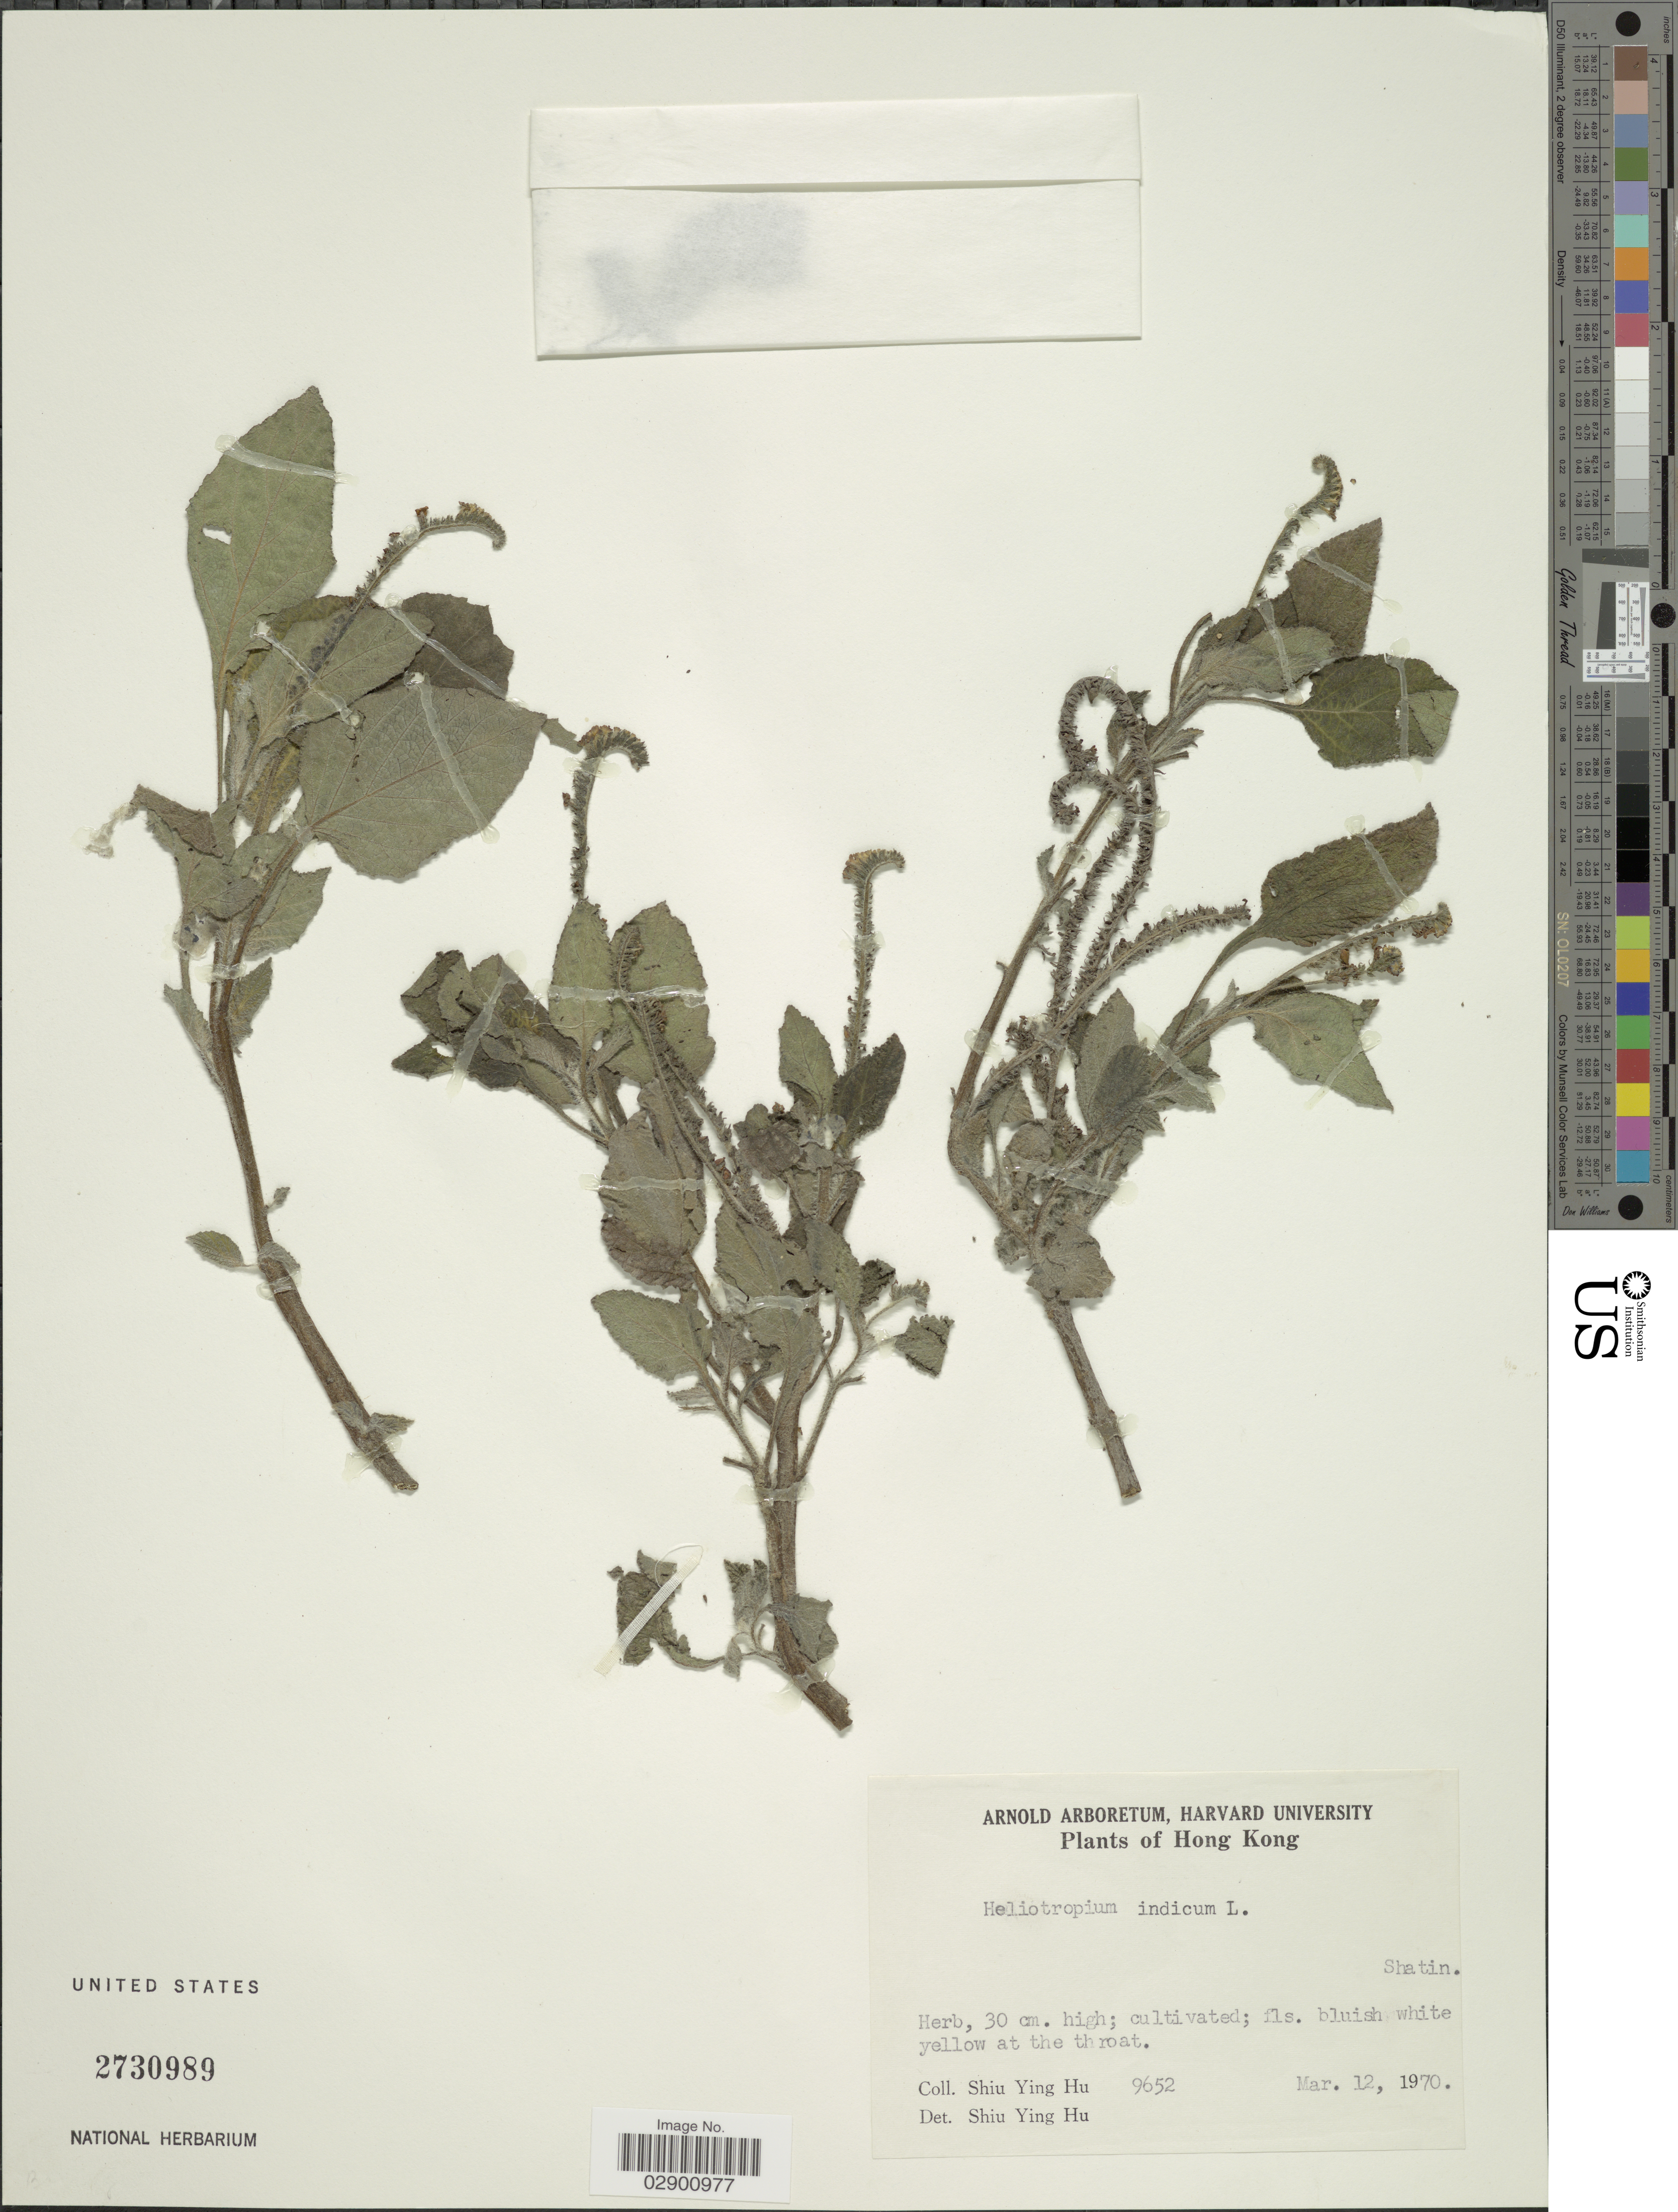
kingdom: Plantae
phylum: Tracheophyta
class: Magnoliopsida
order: Boraginales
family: Heliotropiaceae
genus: Heliotropium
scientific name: Heliotropium indicum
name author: L.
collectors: S. Y. Hu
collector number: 9652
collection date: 1970-03-12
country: China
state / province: Hong Kong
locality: Shatin.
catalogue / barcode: US 2730989